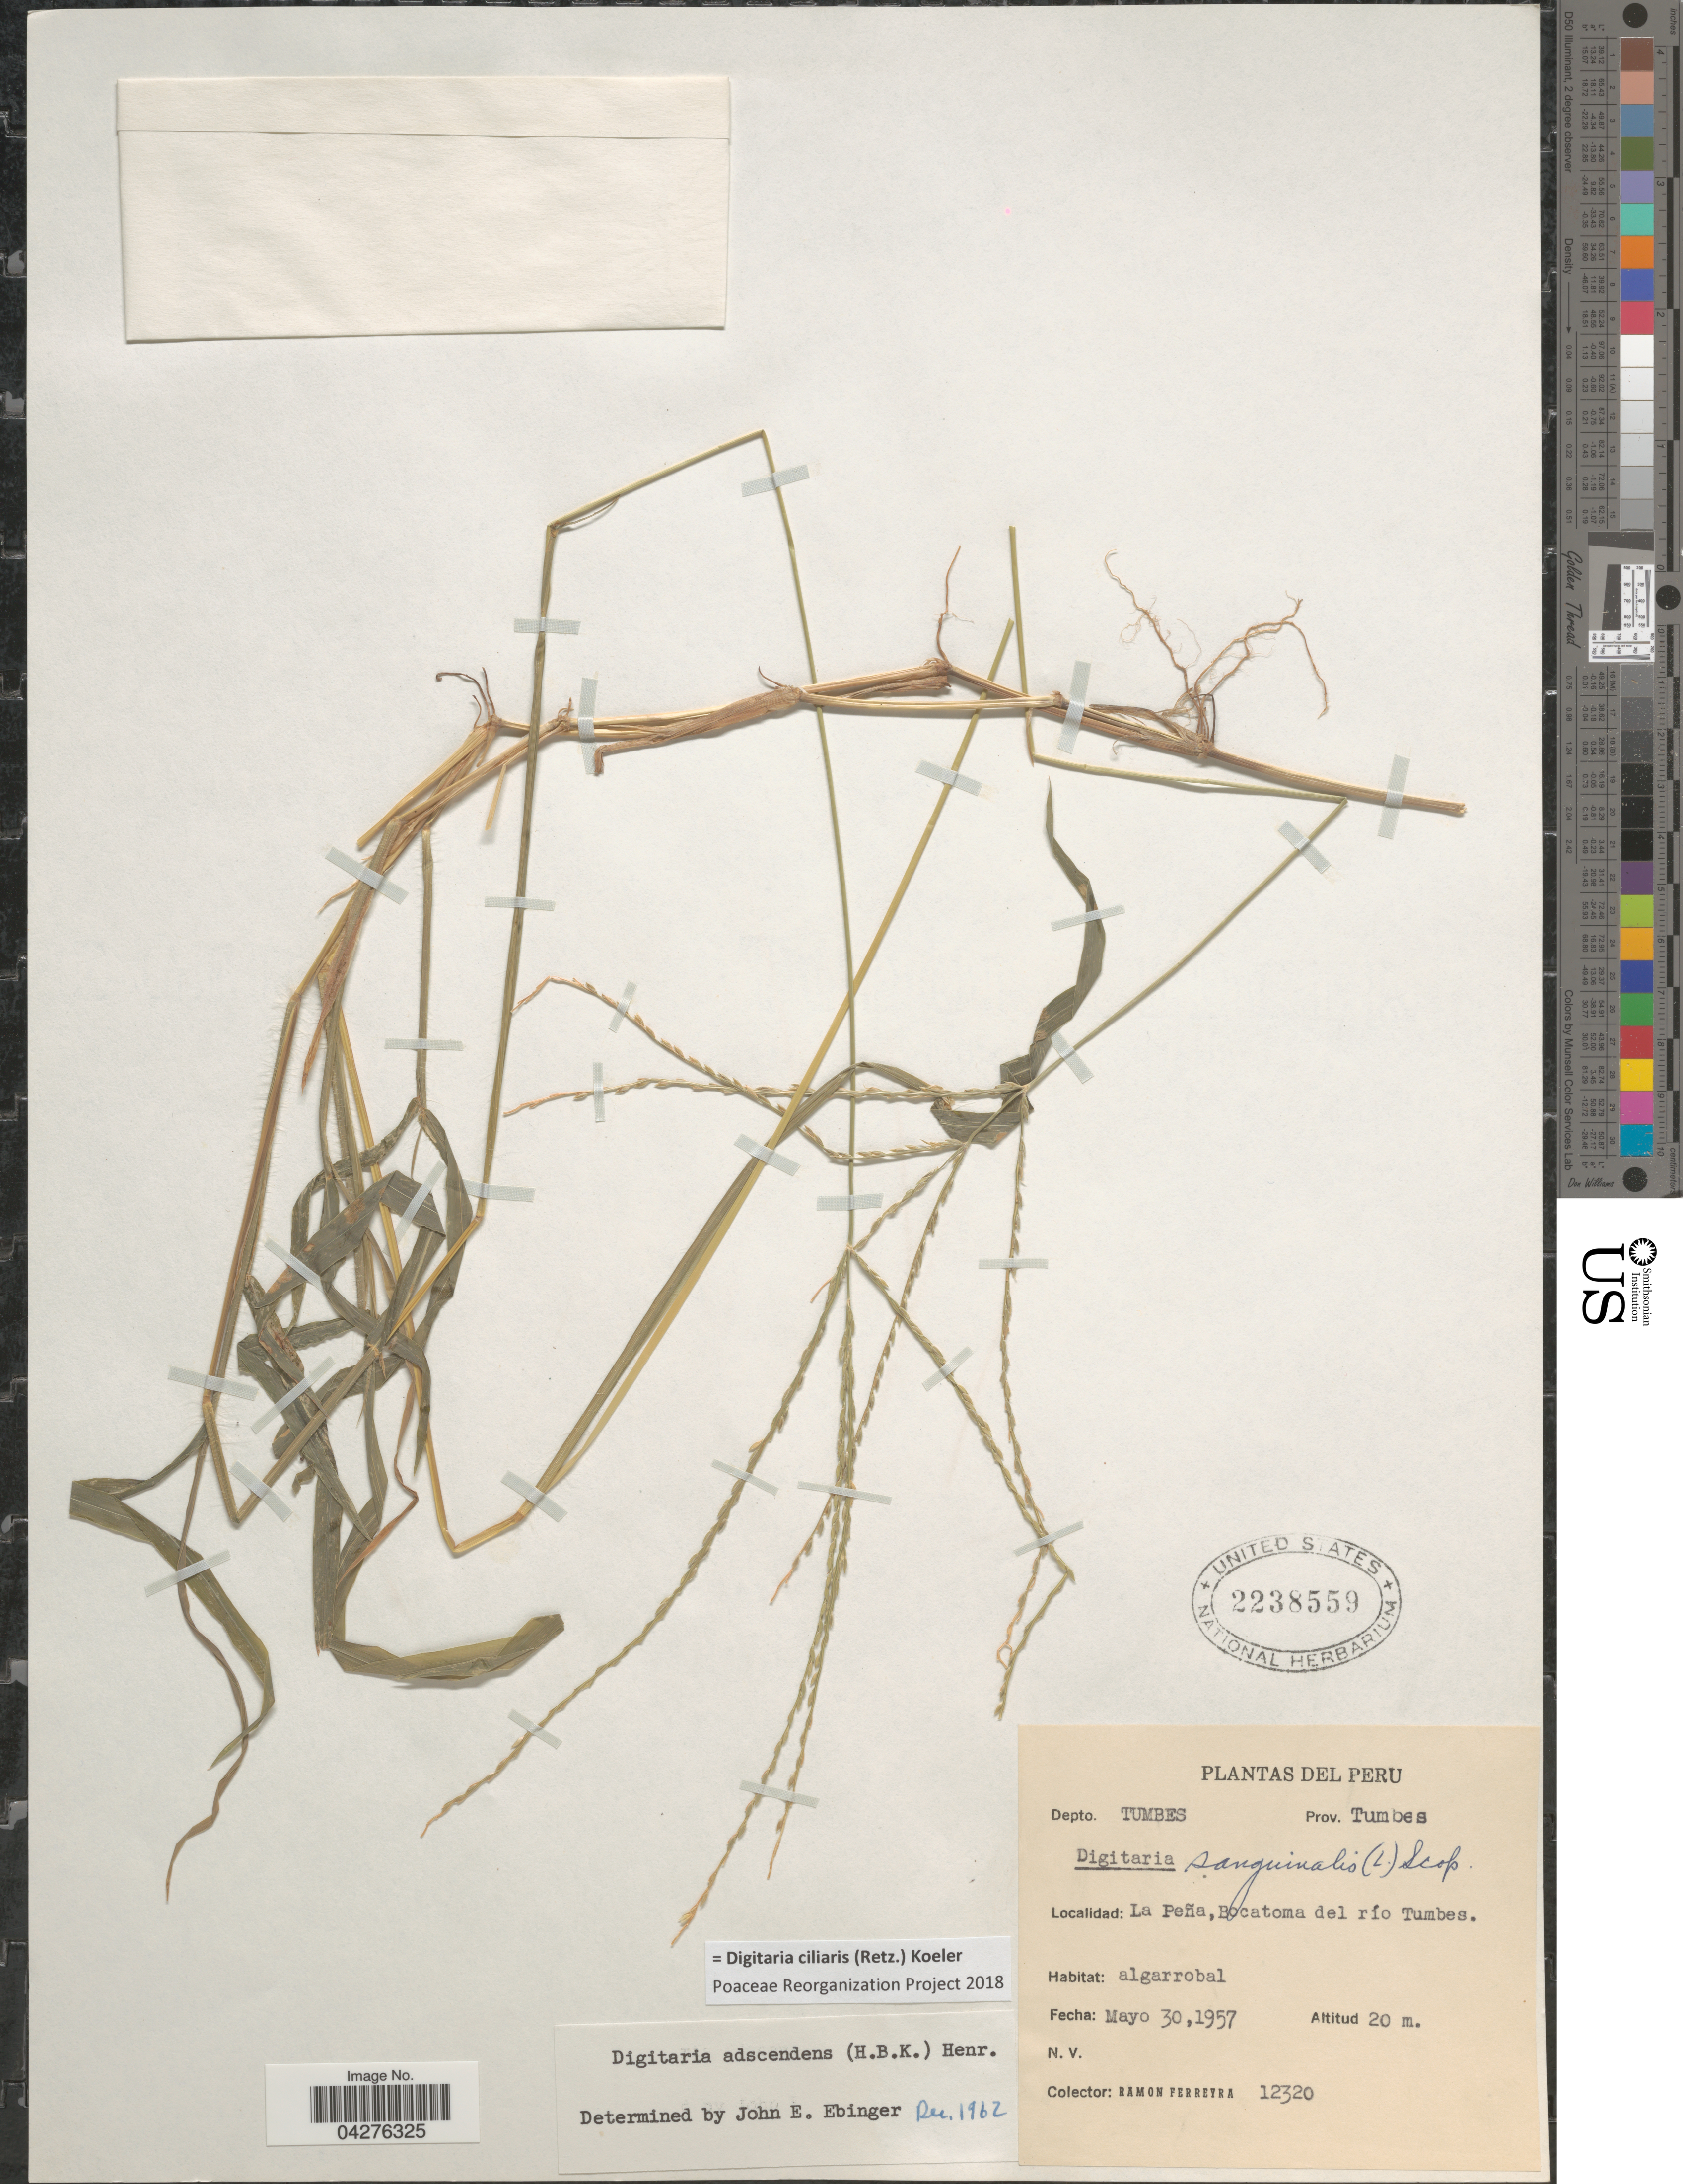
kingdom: Plantae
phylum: Tracheophyta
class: Liliopsida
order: Poales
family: Poaceae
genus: Digitaria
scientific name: Digitaria ciliaris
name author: (Retz.) Koeler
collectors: R. A. Ferreyra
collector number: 12320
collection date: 1957-05-30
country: Peru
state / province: Tumbes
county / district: Tumbes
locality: Depto. Tumbes. Prov. Tumbes. La Peña, Bocatoma del río Tumbes. Algarrobal.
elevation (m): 20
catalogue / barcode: US 2238559